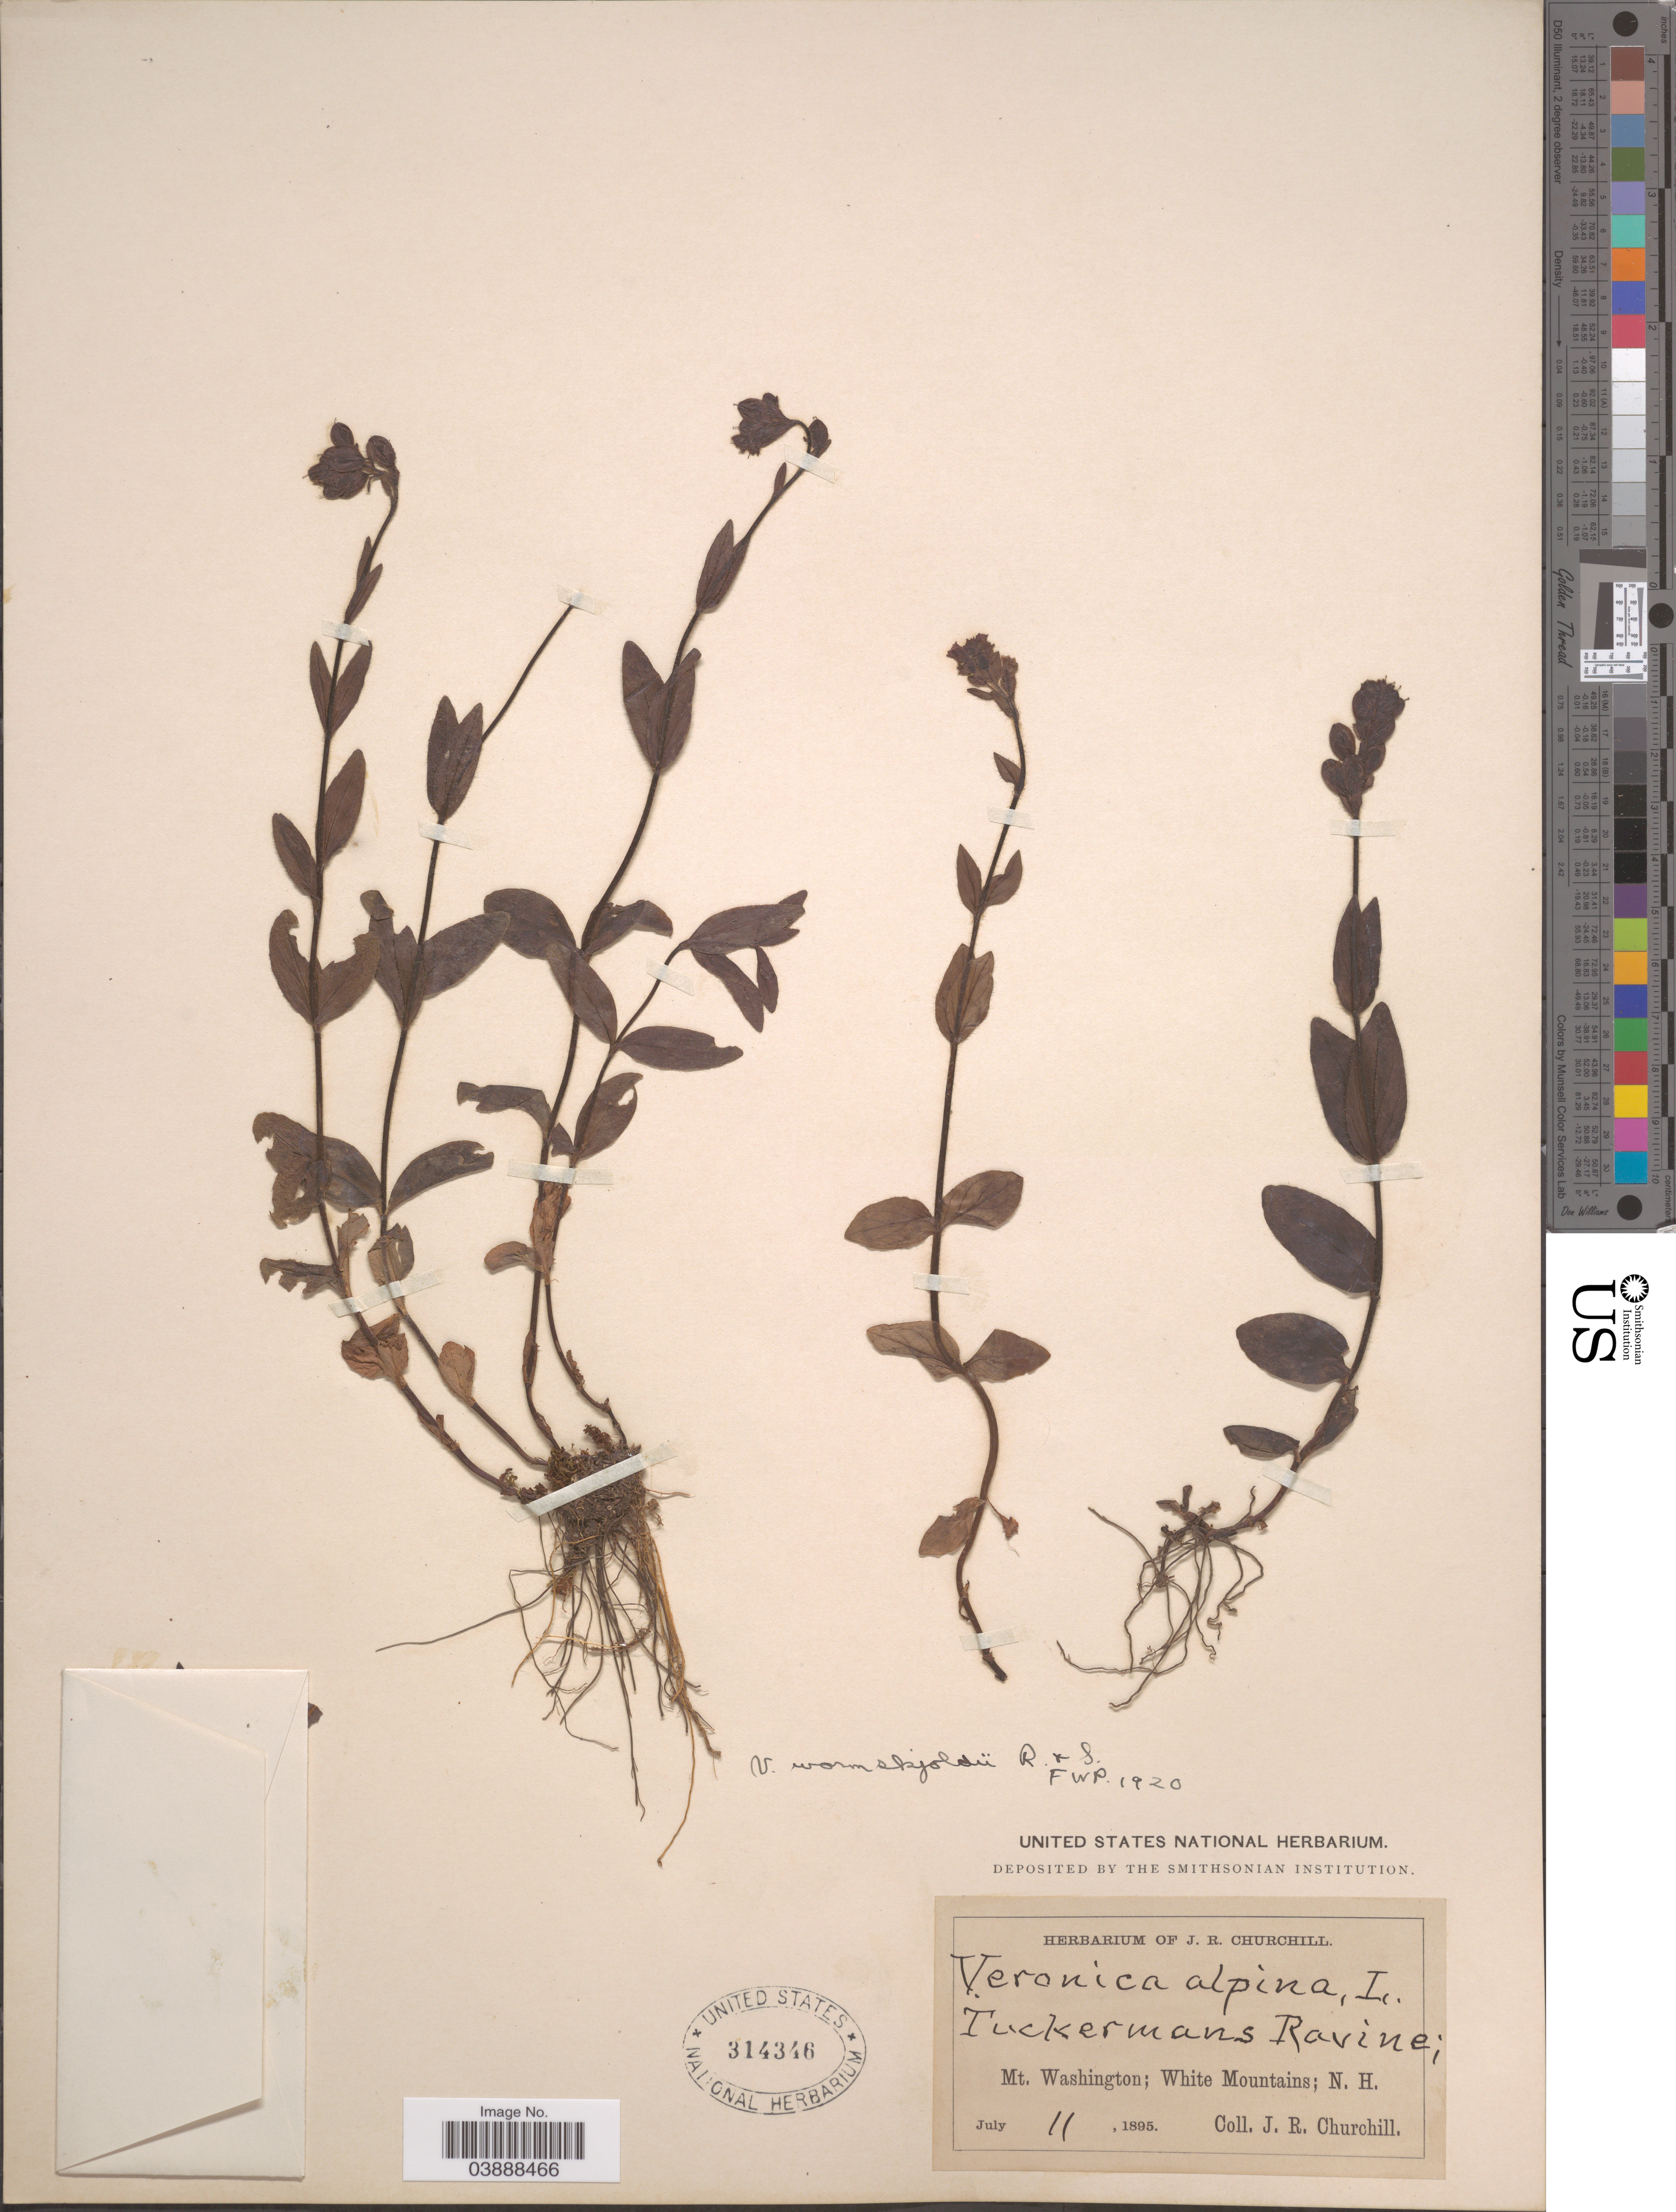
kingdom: Plantae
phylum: Tracheophyta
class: Magnoliopsida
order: Lamiales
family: Plantaginaceae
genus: Veronica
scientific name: Veronica wormskjoldii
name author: Roem. & Schult.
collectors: J. Churchill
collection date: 1895-07-11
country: United States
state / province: New Hampshire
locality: Tuckermans Ravine; Mt. Washington; White Mountains.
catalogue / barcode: US 314346